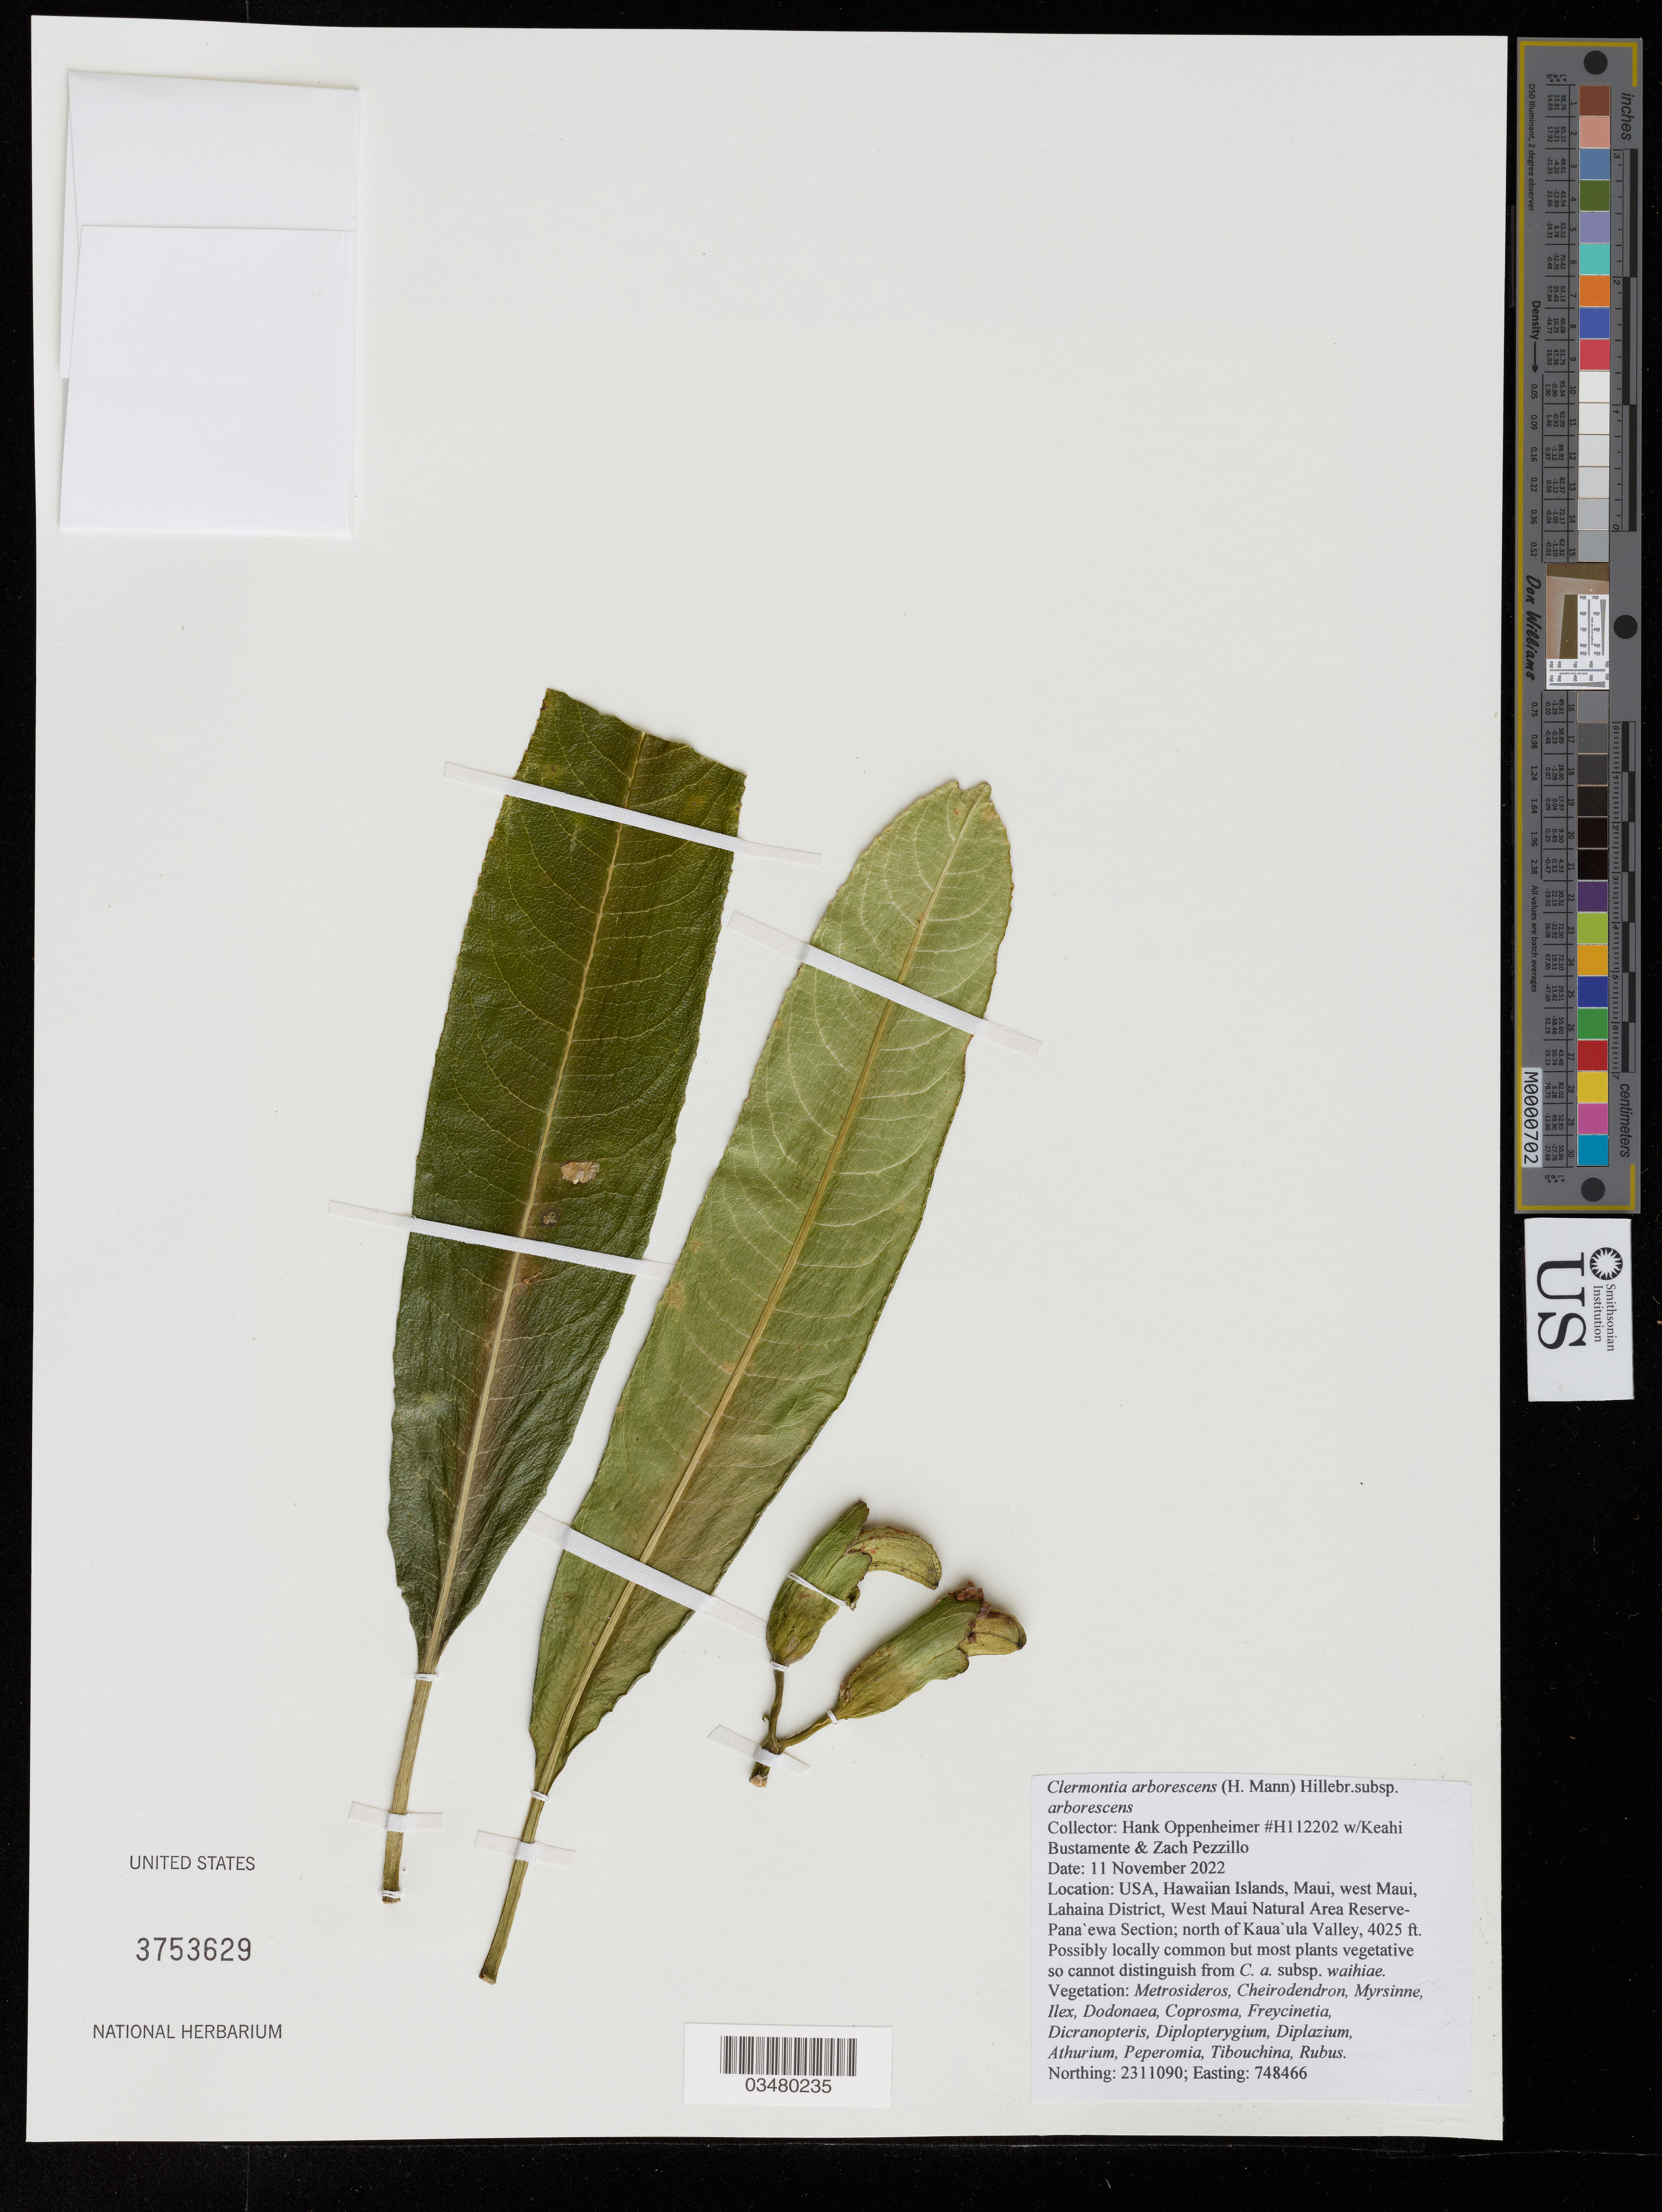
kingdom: Plantae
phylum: Tracheophyta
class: Magnoliopsida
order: Asterales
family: Campanulaceae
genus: Clermontia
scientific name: Clermontia arborescens subsp. arborescens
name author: (H. Mann) Hillebr.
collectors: H. L. Oppenheimer, K. M. Bustamente & Z. Pezzillo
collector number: H11202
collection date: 2022-11-11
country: United States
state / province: Hawaii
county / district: Maui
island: Maui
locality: Wet Maui, Lahaina District, West Maui Natural Area Reserve - Pana'ewa Section, north of Kaua'ula Valley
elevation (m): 1227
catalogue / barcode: US 3753629